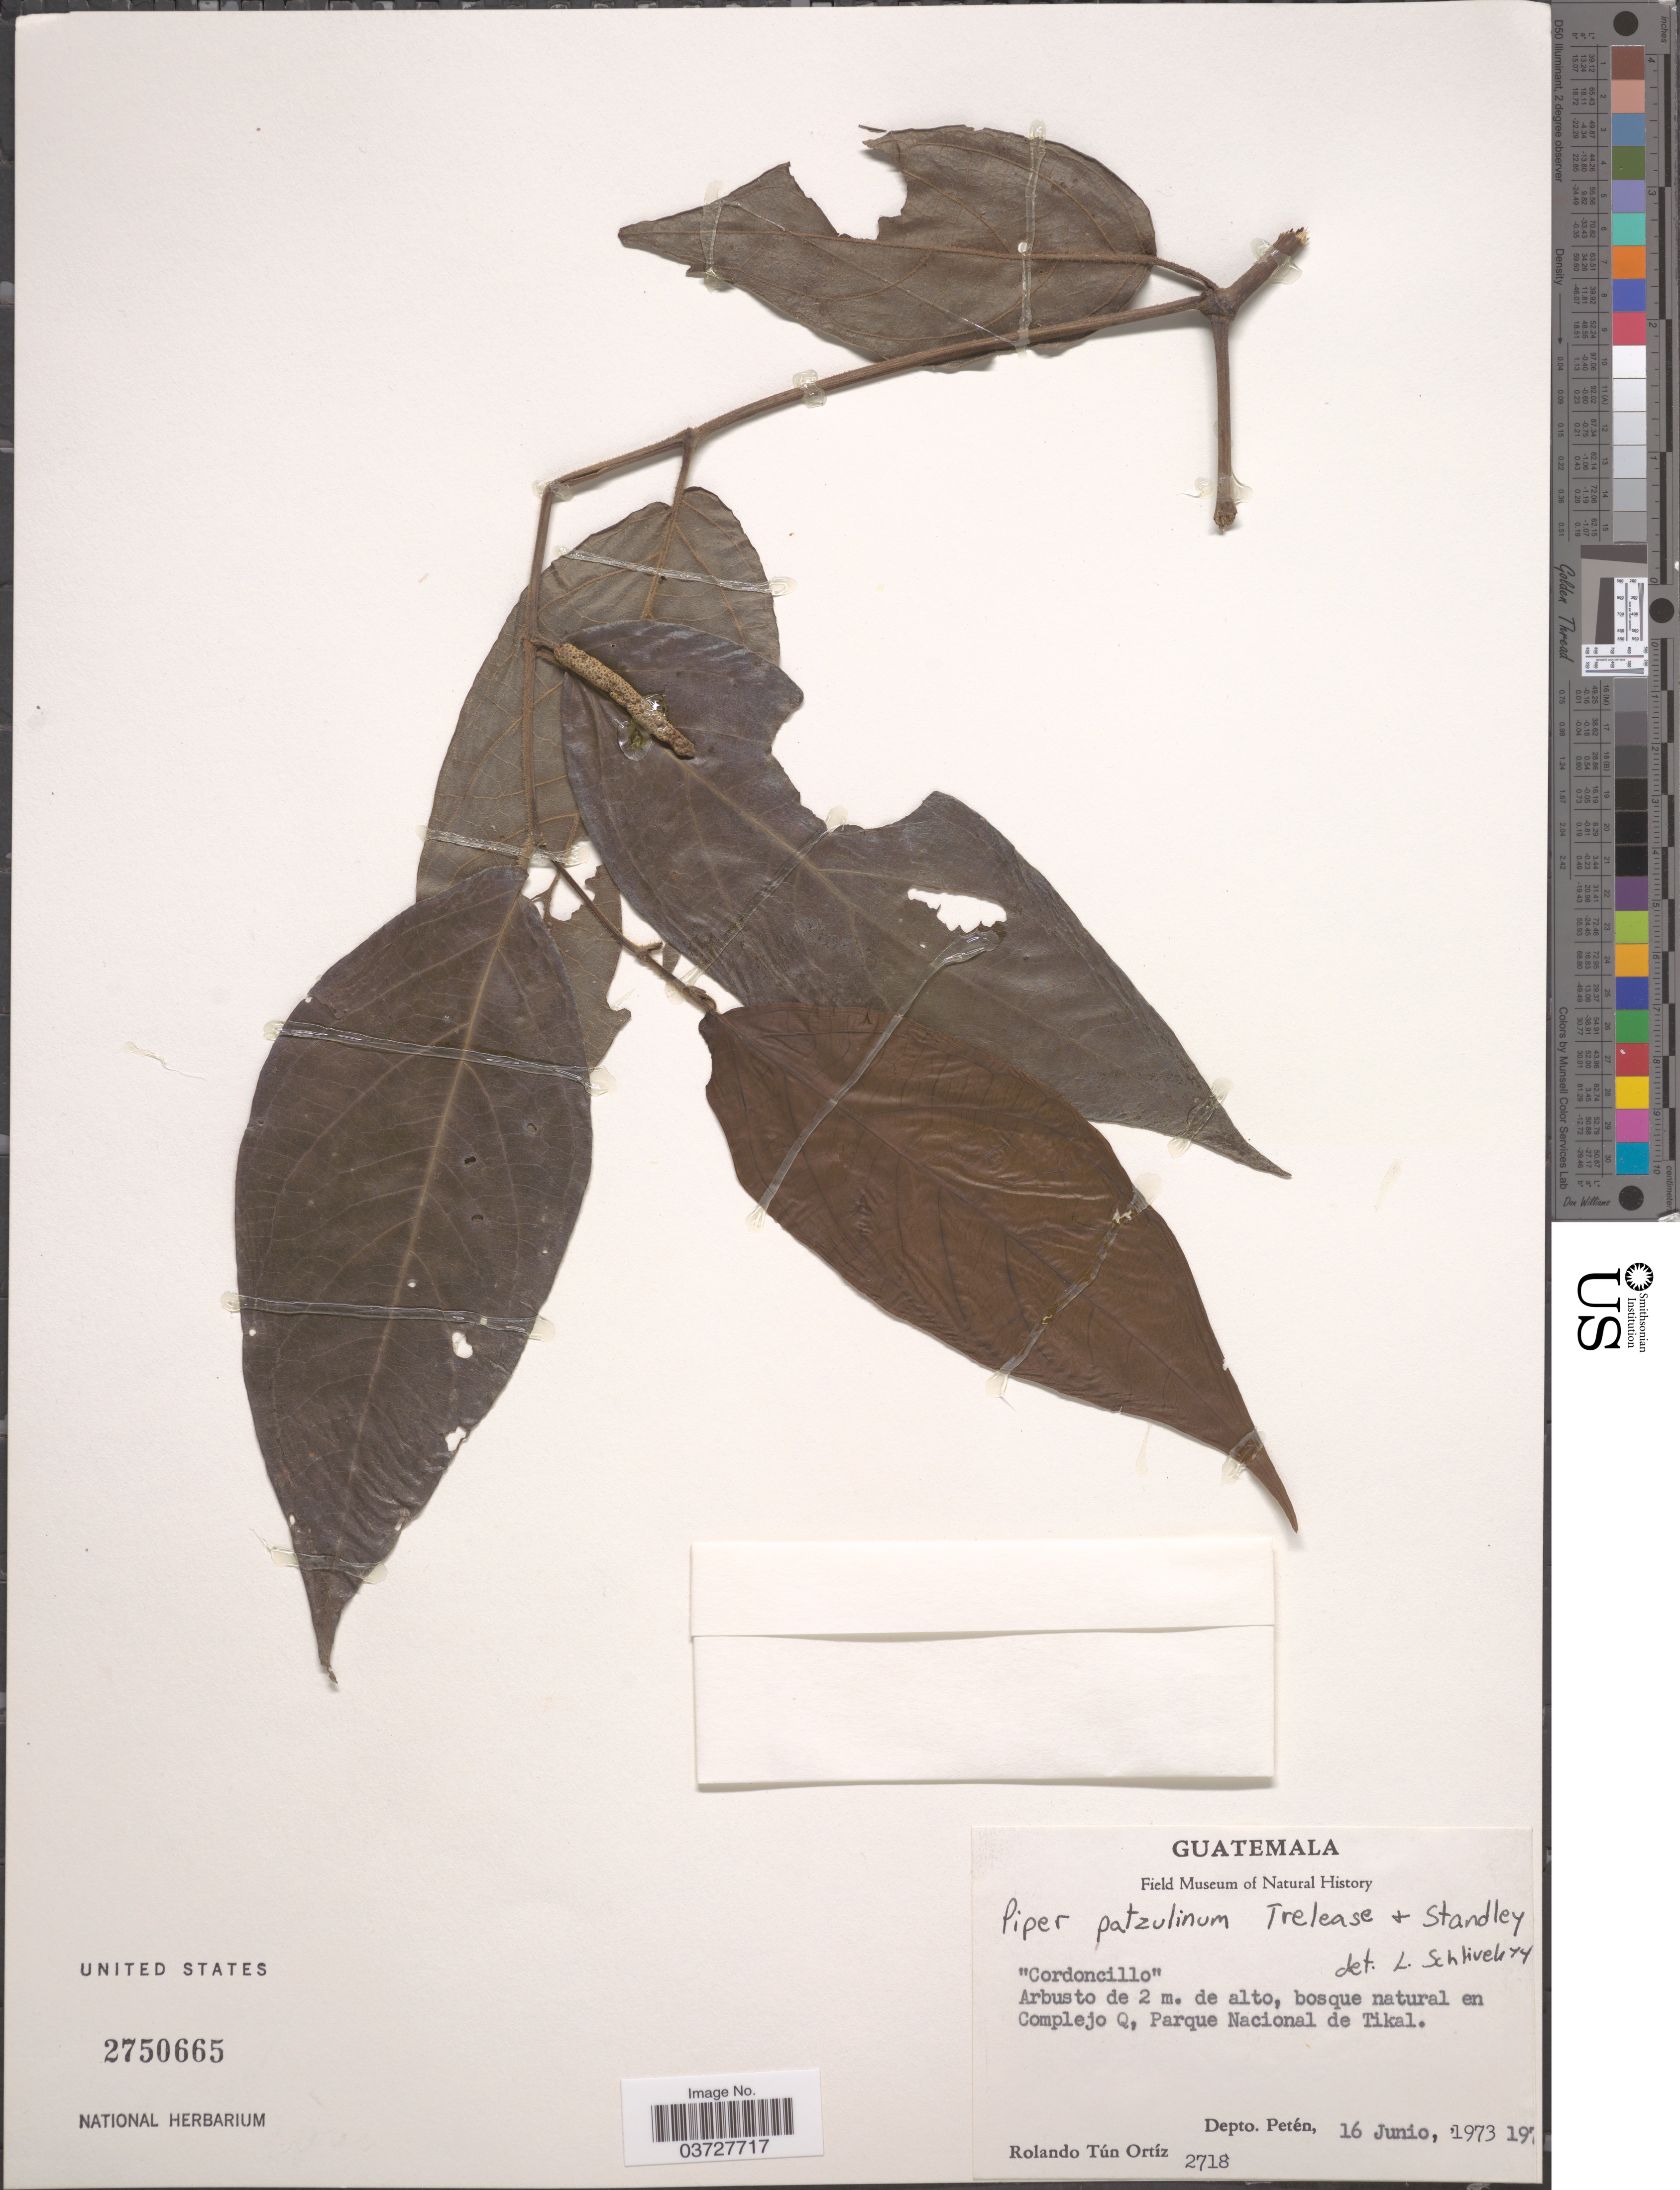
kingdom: Plantae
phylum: Tracheophyta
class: Magnoliopsida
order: Piperales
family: Piperaceae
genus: Piper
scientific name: Piper patzulinum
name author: Trel. & Standl.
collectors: R. T. Ortíz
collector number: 2718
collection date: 1973-06-16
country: Guatemala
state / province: El Peten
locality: En Complejo Q, Parque Nacional de Tikal. Depto. Petén.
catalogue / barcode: US 2750665